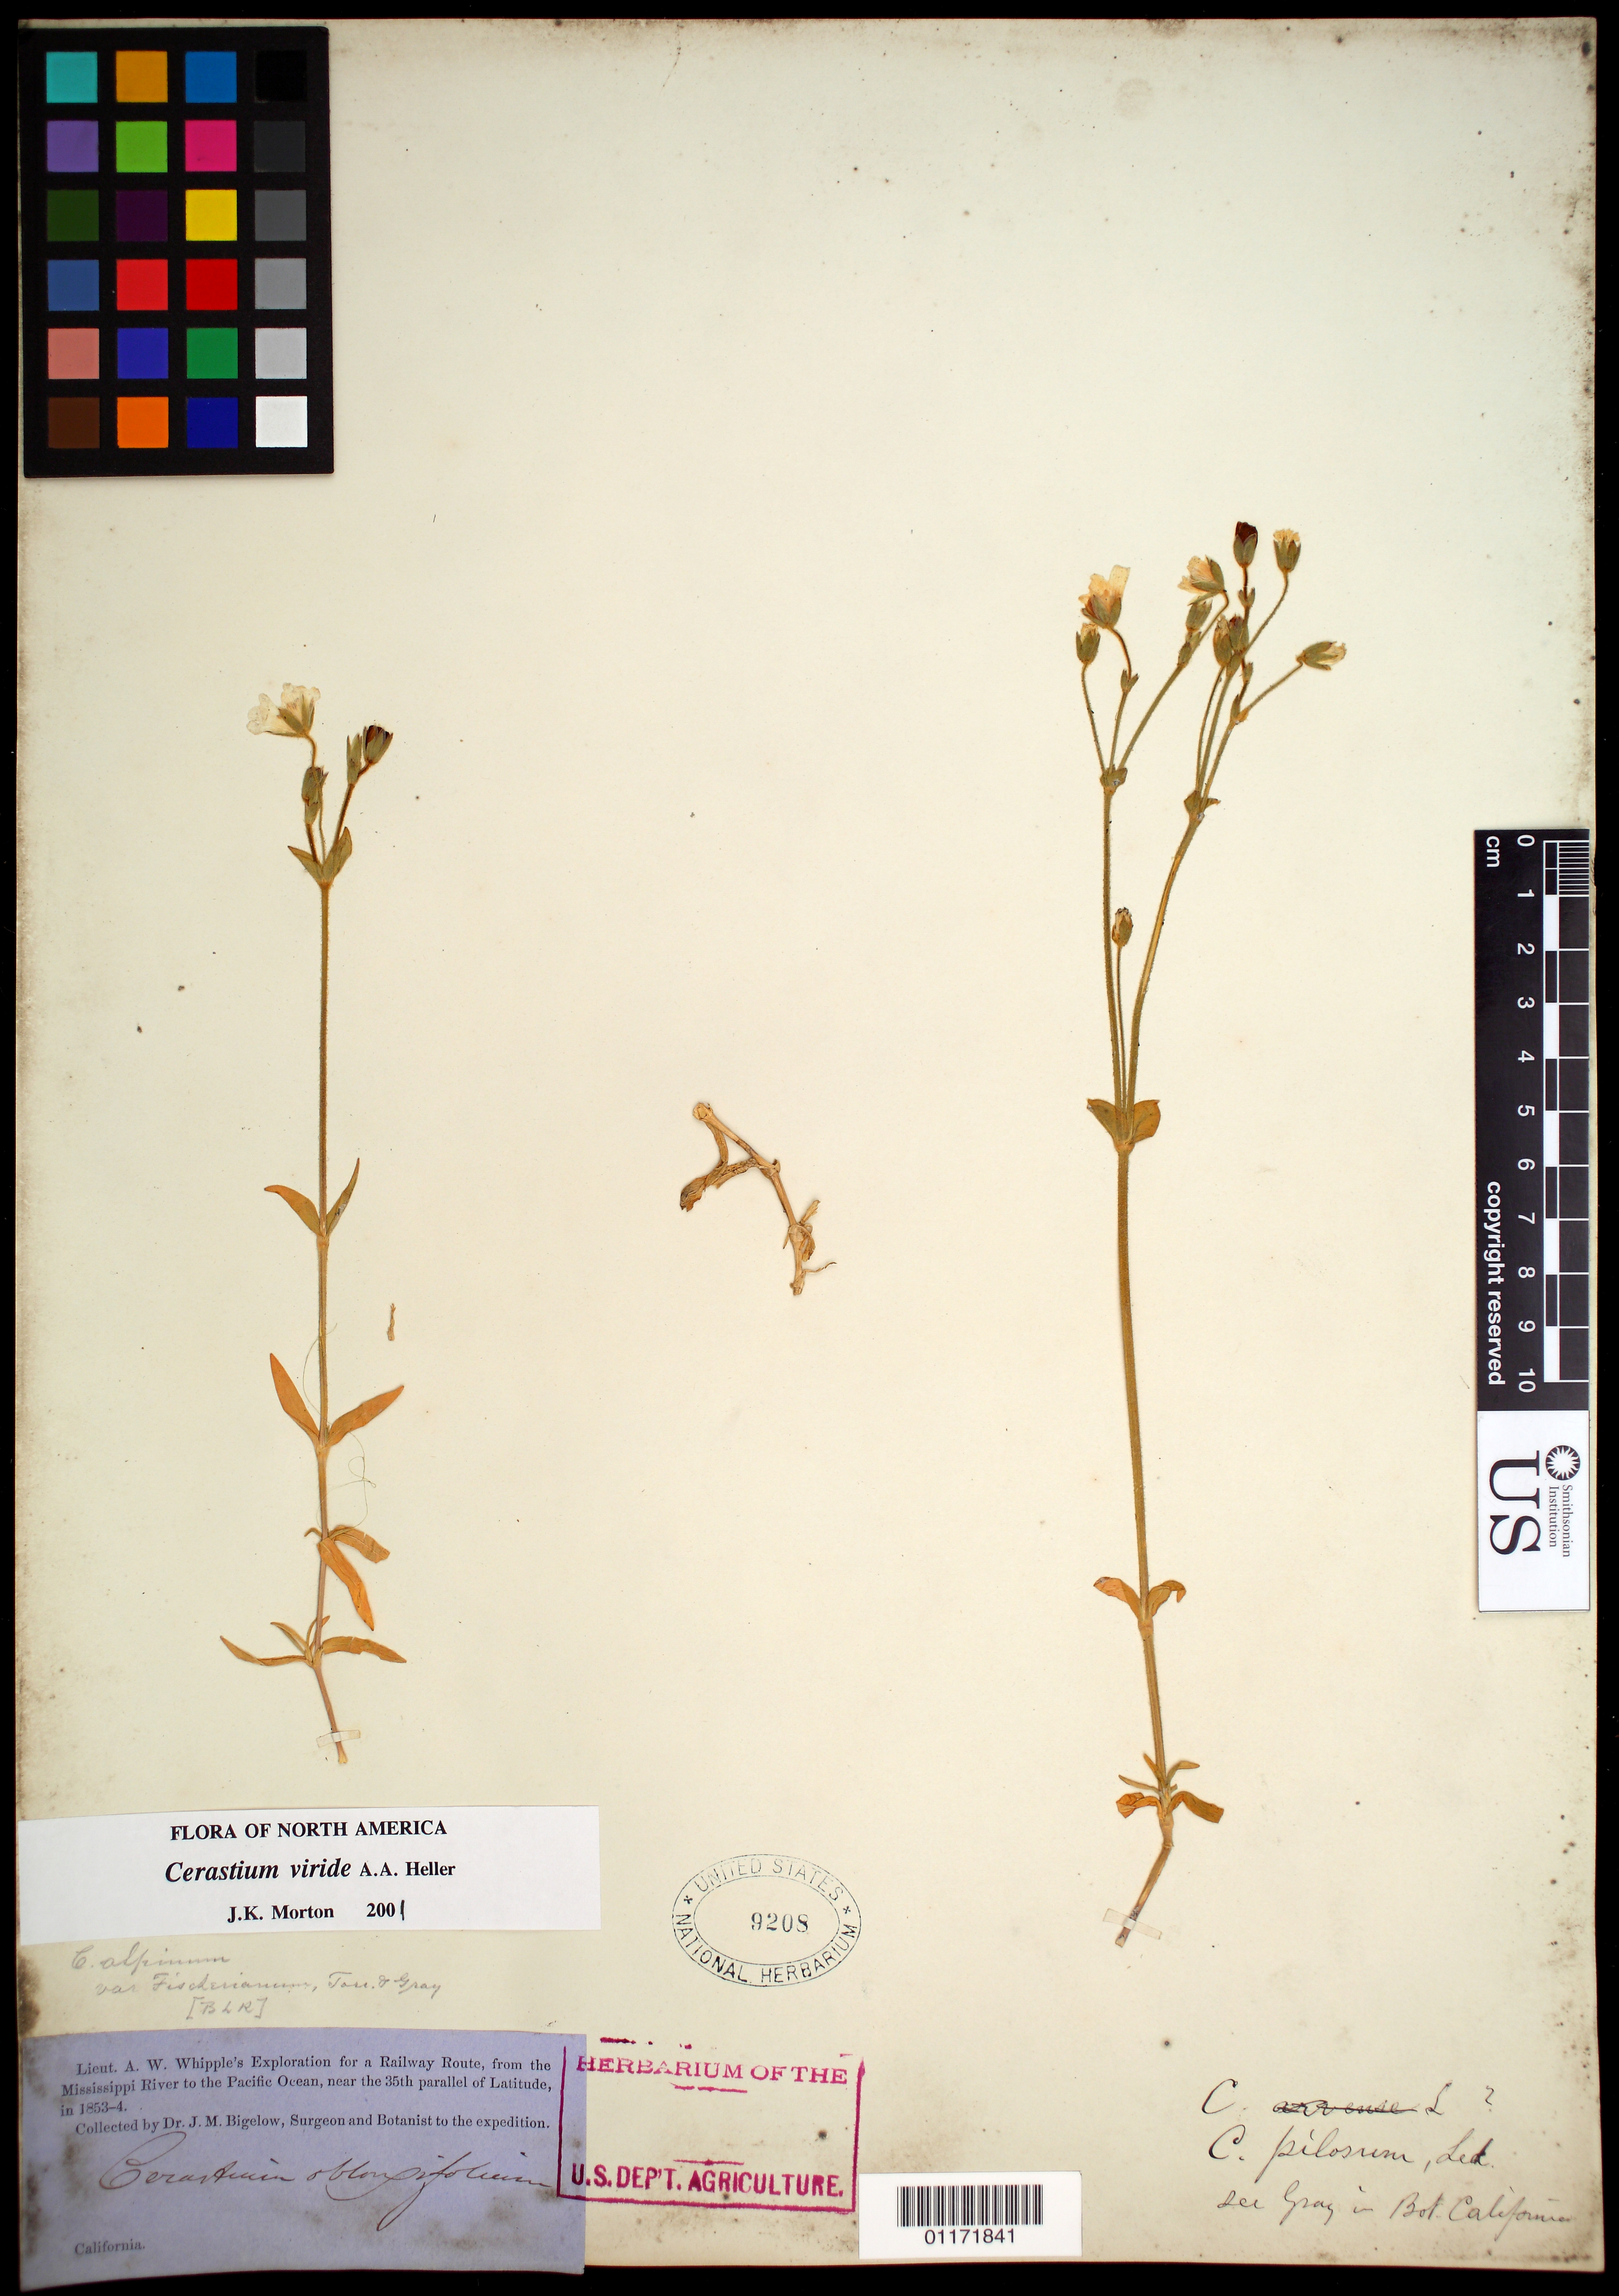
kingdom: Plantae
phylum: Tracheophyta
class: Magnoliopsida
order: Caryophyllales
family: Caryophyllaceae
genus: Cerastium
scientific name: Cerastium viride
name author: A. Heller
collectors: J. M. Bigelow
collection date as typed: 1853 to -- --- 1854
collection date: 1853/1854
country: United States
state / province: California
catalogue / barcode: US 9208